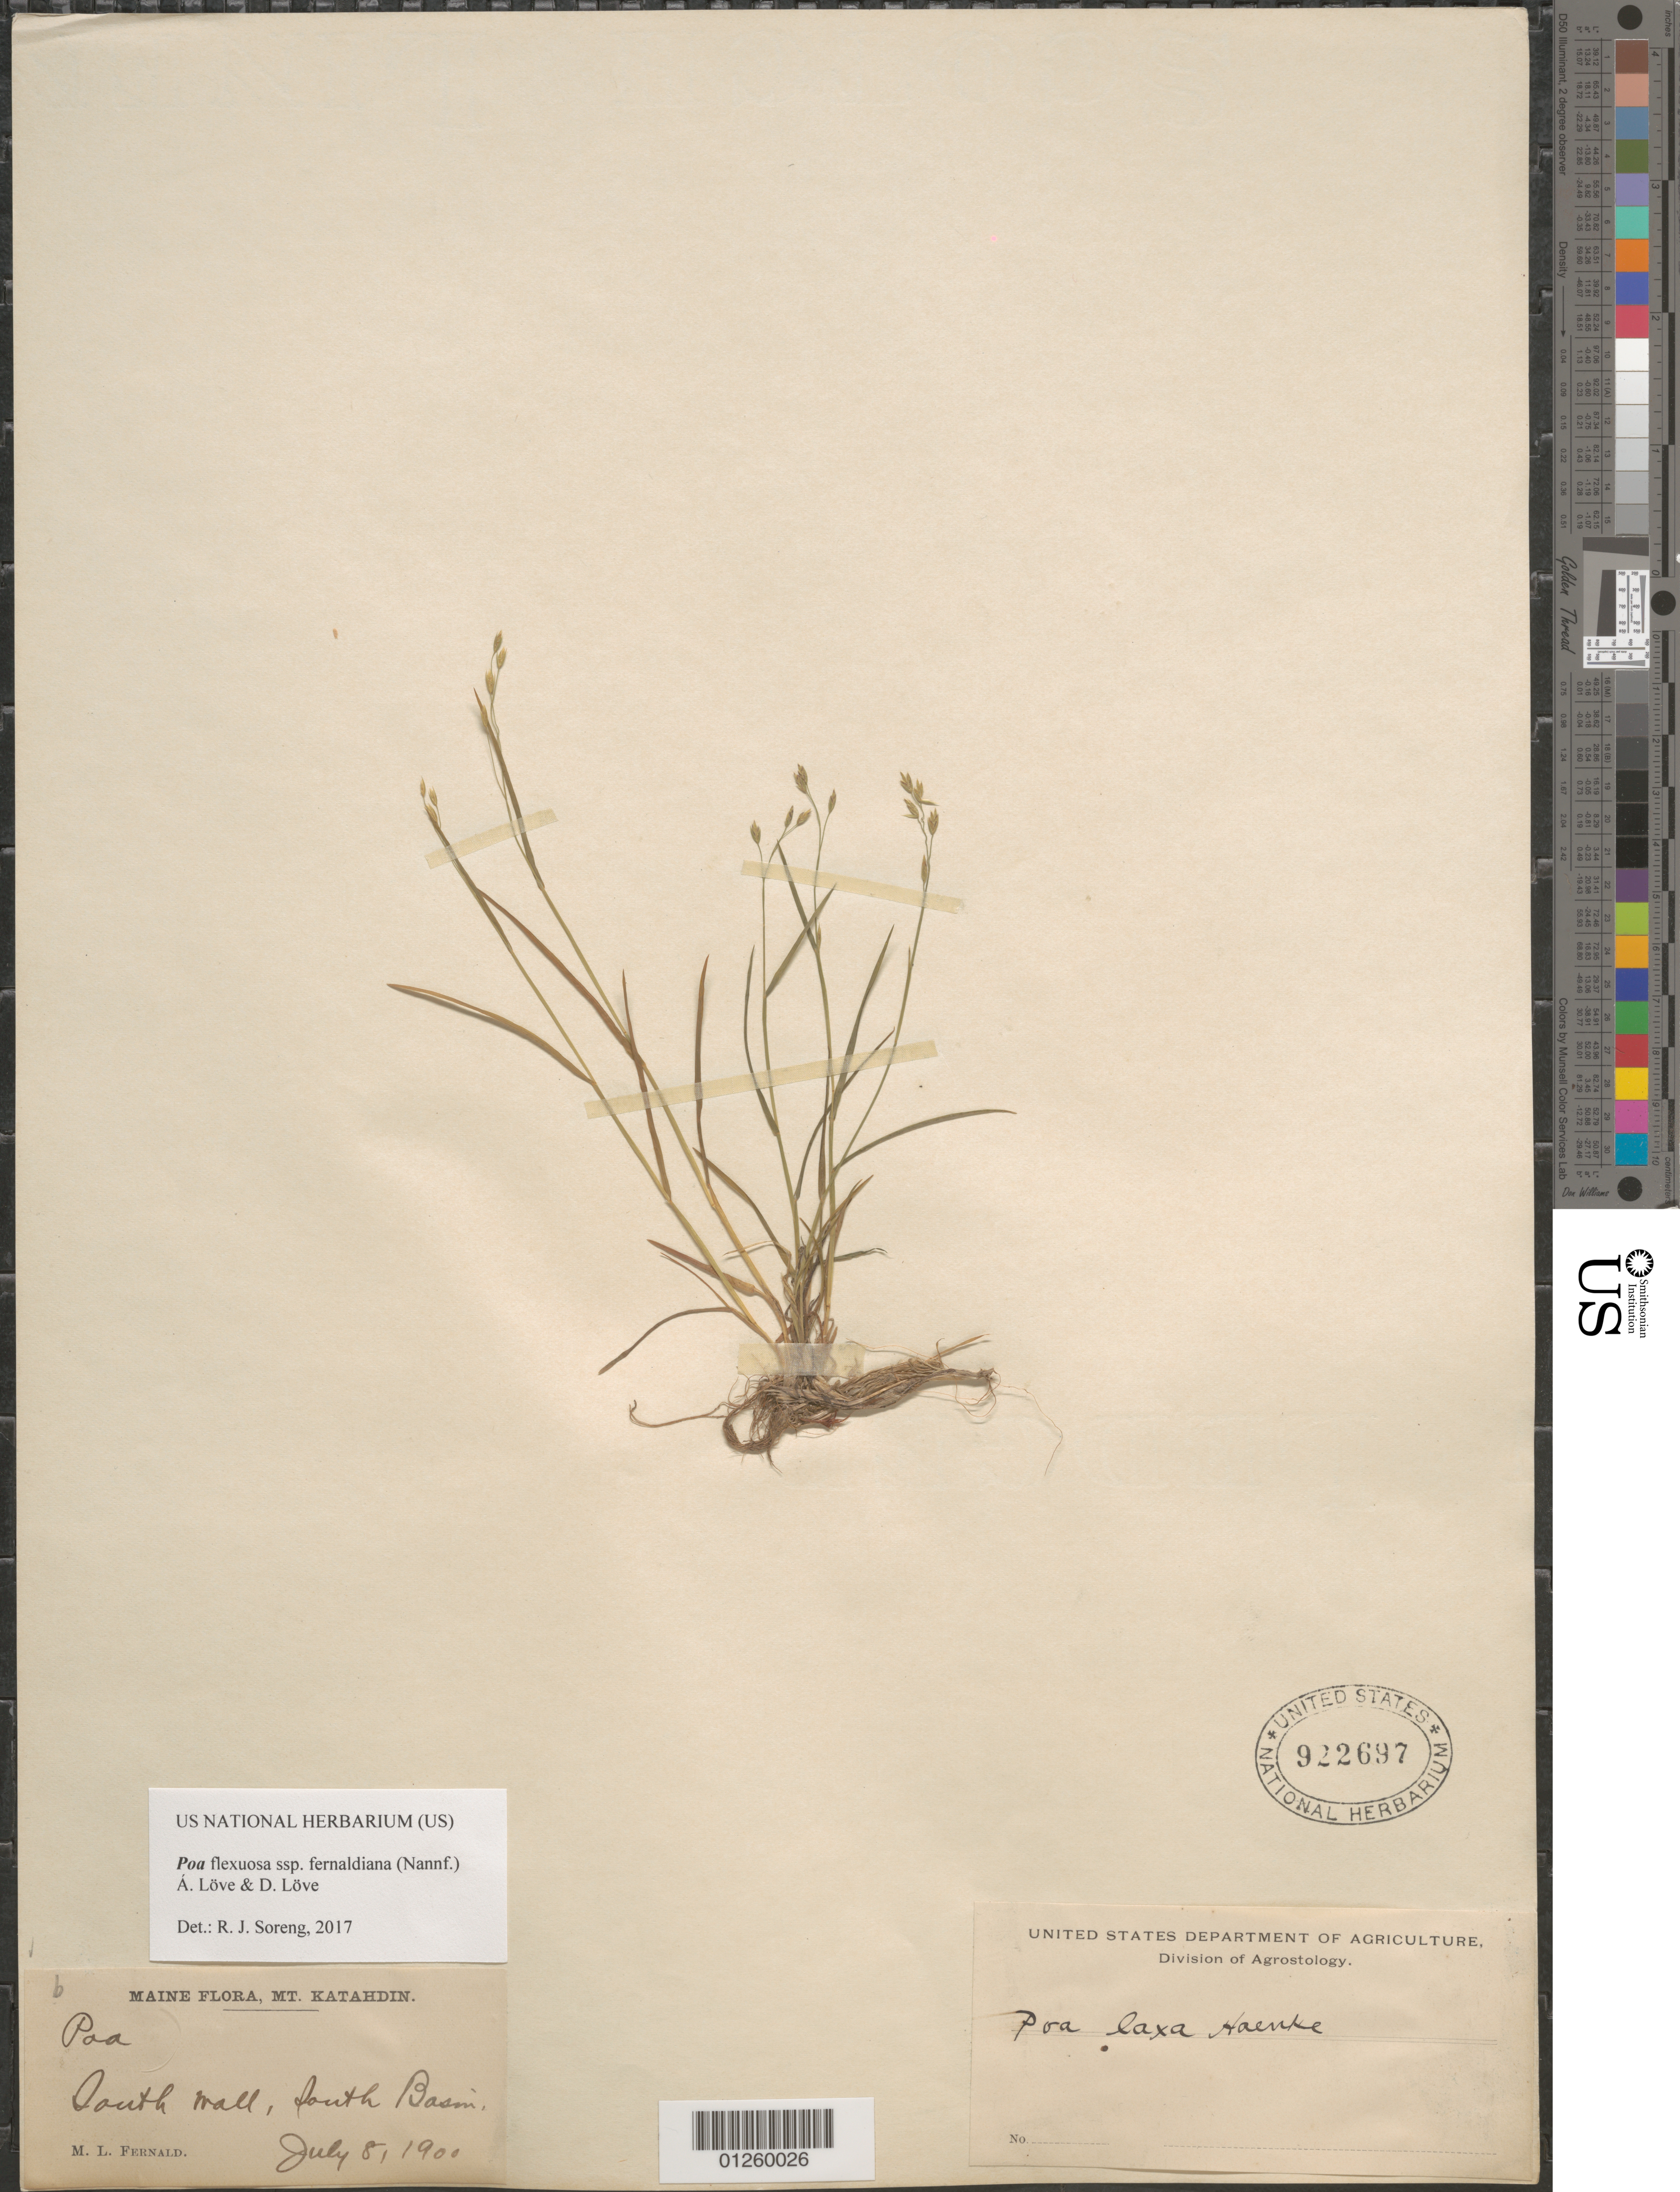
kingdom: Plantae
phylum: Tracheophyta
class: Liliopsida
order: Poales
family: Poaceae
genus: Poa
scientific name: Poa flexuosa Sm. subsp. fernaldiana (Nannf.) Á. Löve & D. Löve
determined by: Soreng, Robert J., Research Associate (BOT), Smithsonian Institution - National Museum of Natural History (UNITED STATES)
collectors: M. L. Fernald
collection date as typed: July 8, 1900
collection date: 1900-07-08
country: United States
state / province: Maine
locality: Mt. Katahdin. South Basin, South wall.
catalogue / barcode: US 922697